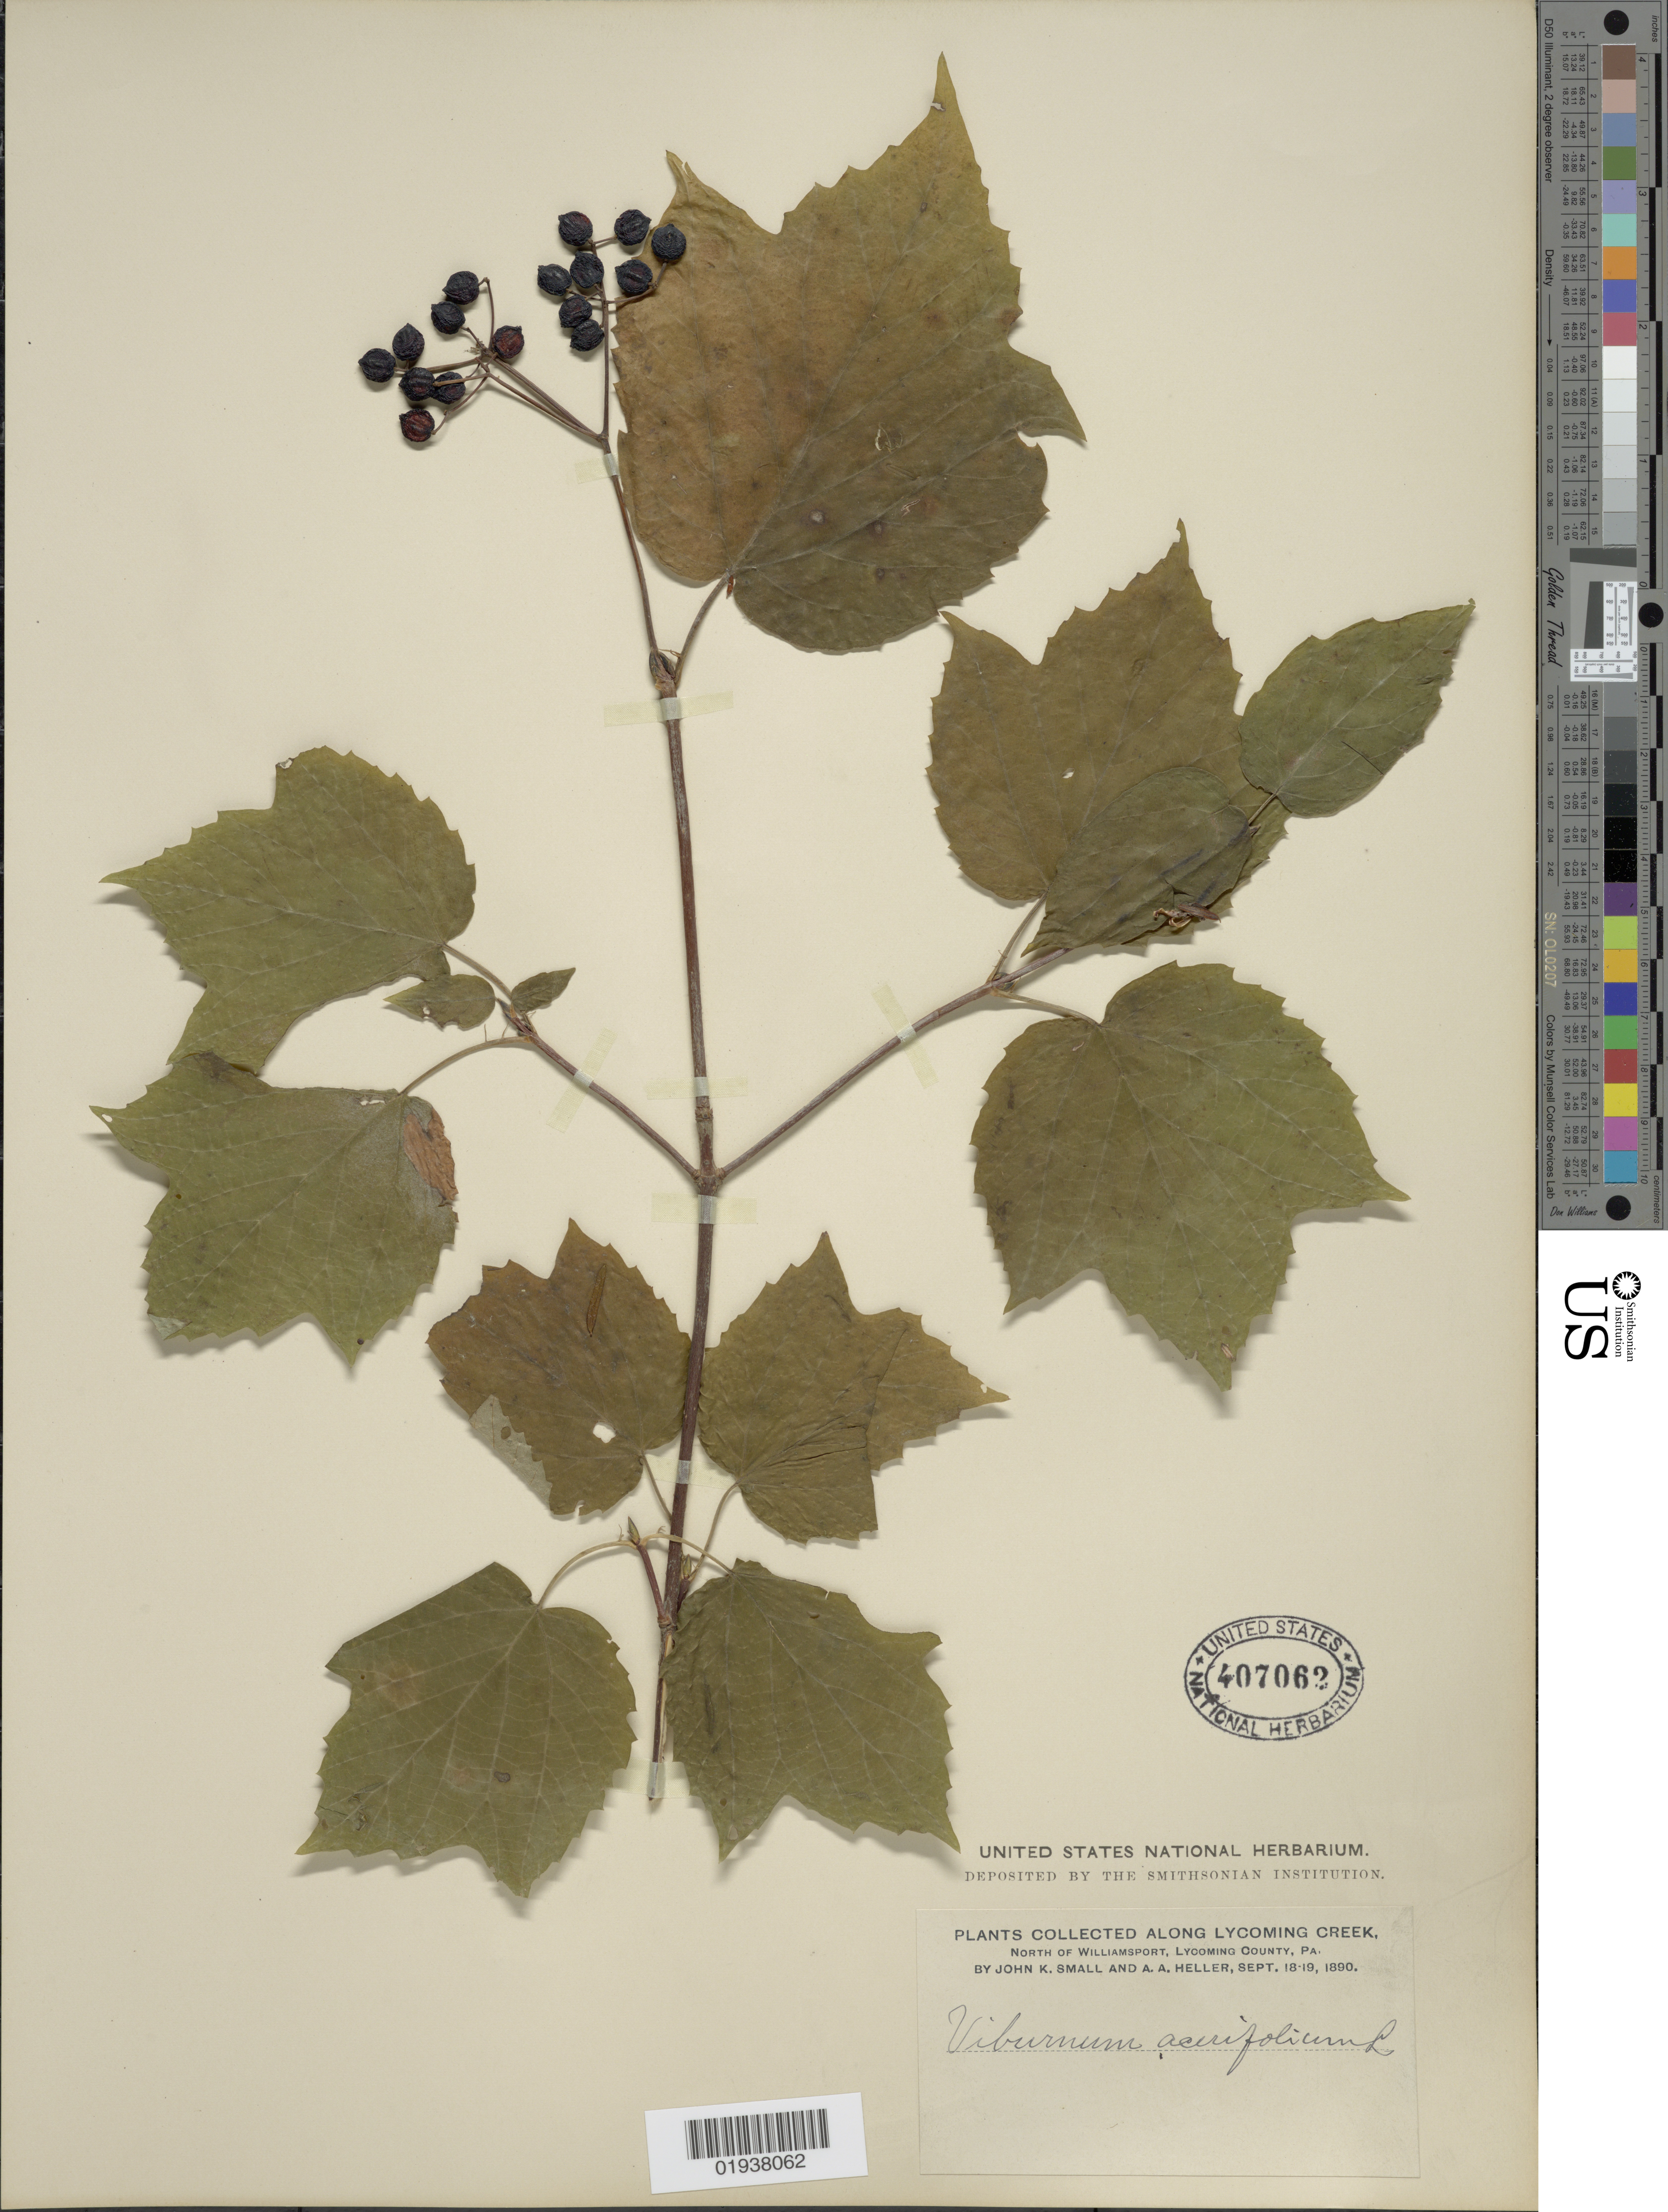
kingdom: Plantae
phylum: Tracheophyta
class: Magnoliopsida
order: Dipsacales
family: Viburnaceae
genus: Viburnum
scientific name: Viburnum acerifolium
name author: L.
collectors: J. K. Small & A. A. Heller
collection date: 1890-09-18/1890-09-19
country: United States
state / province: Pennsylvania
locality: Along Lycoming Creek, North of Williamsport, Lycoming County.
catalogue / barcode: US 407062